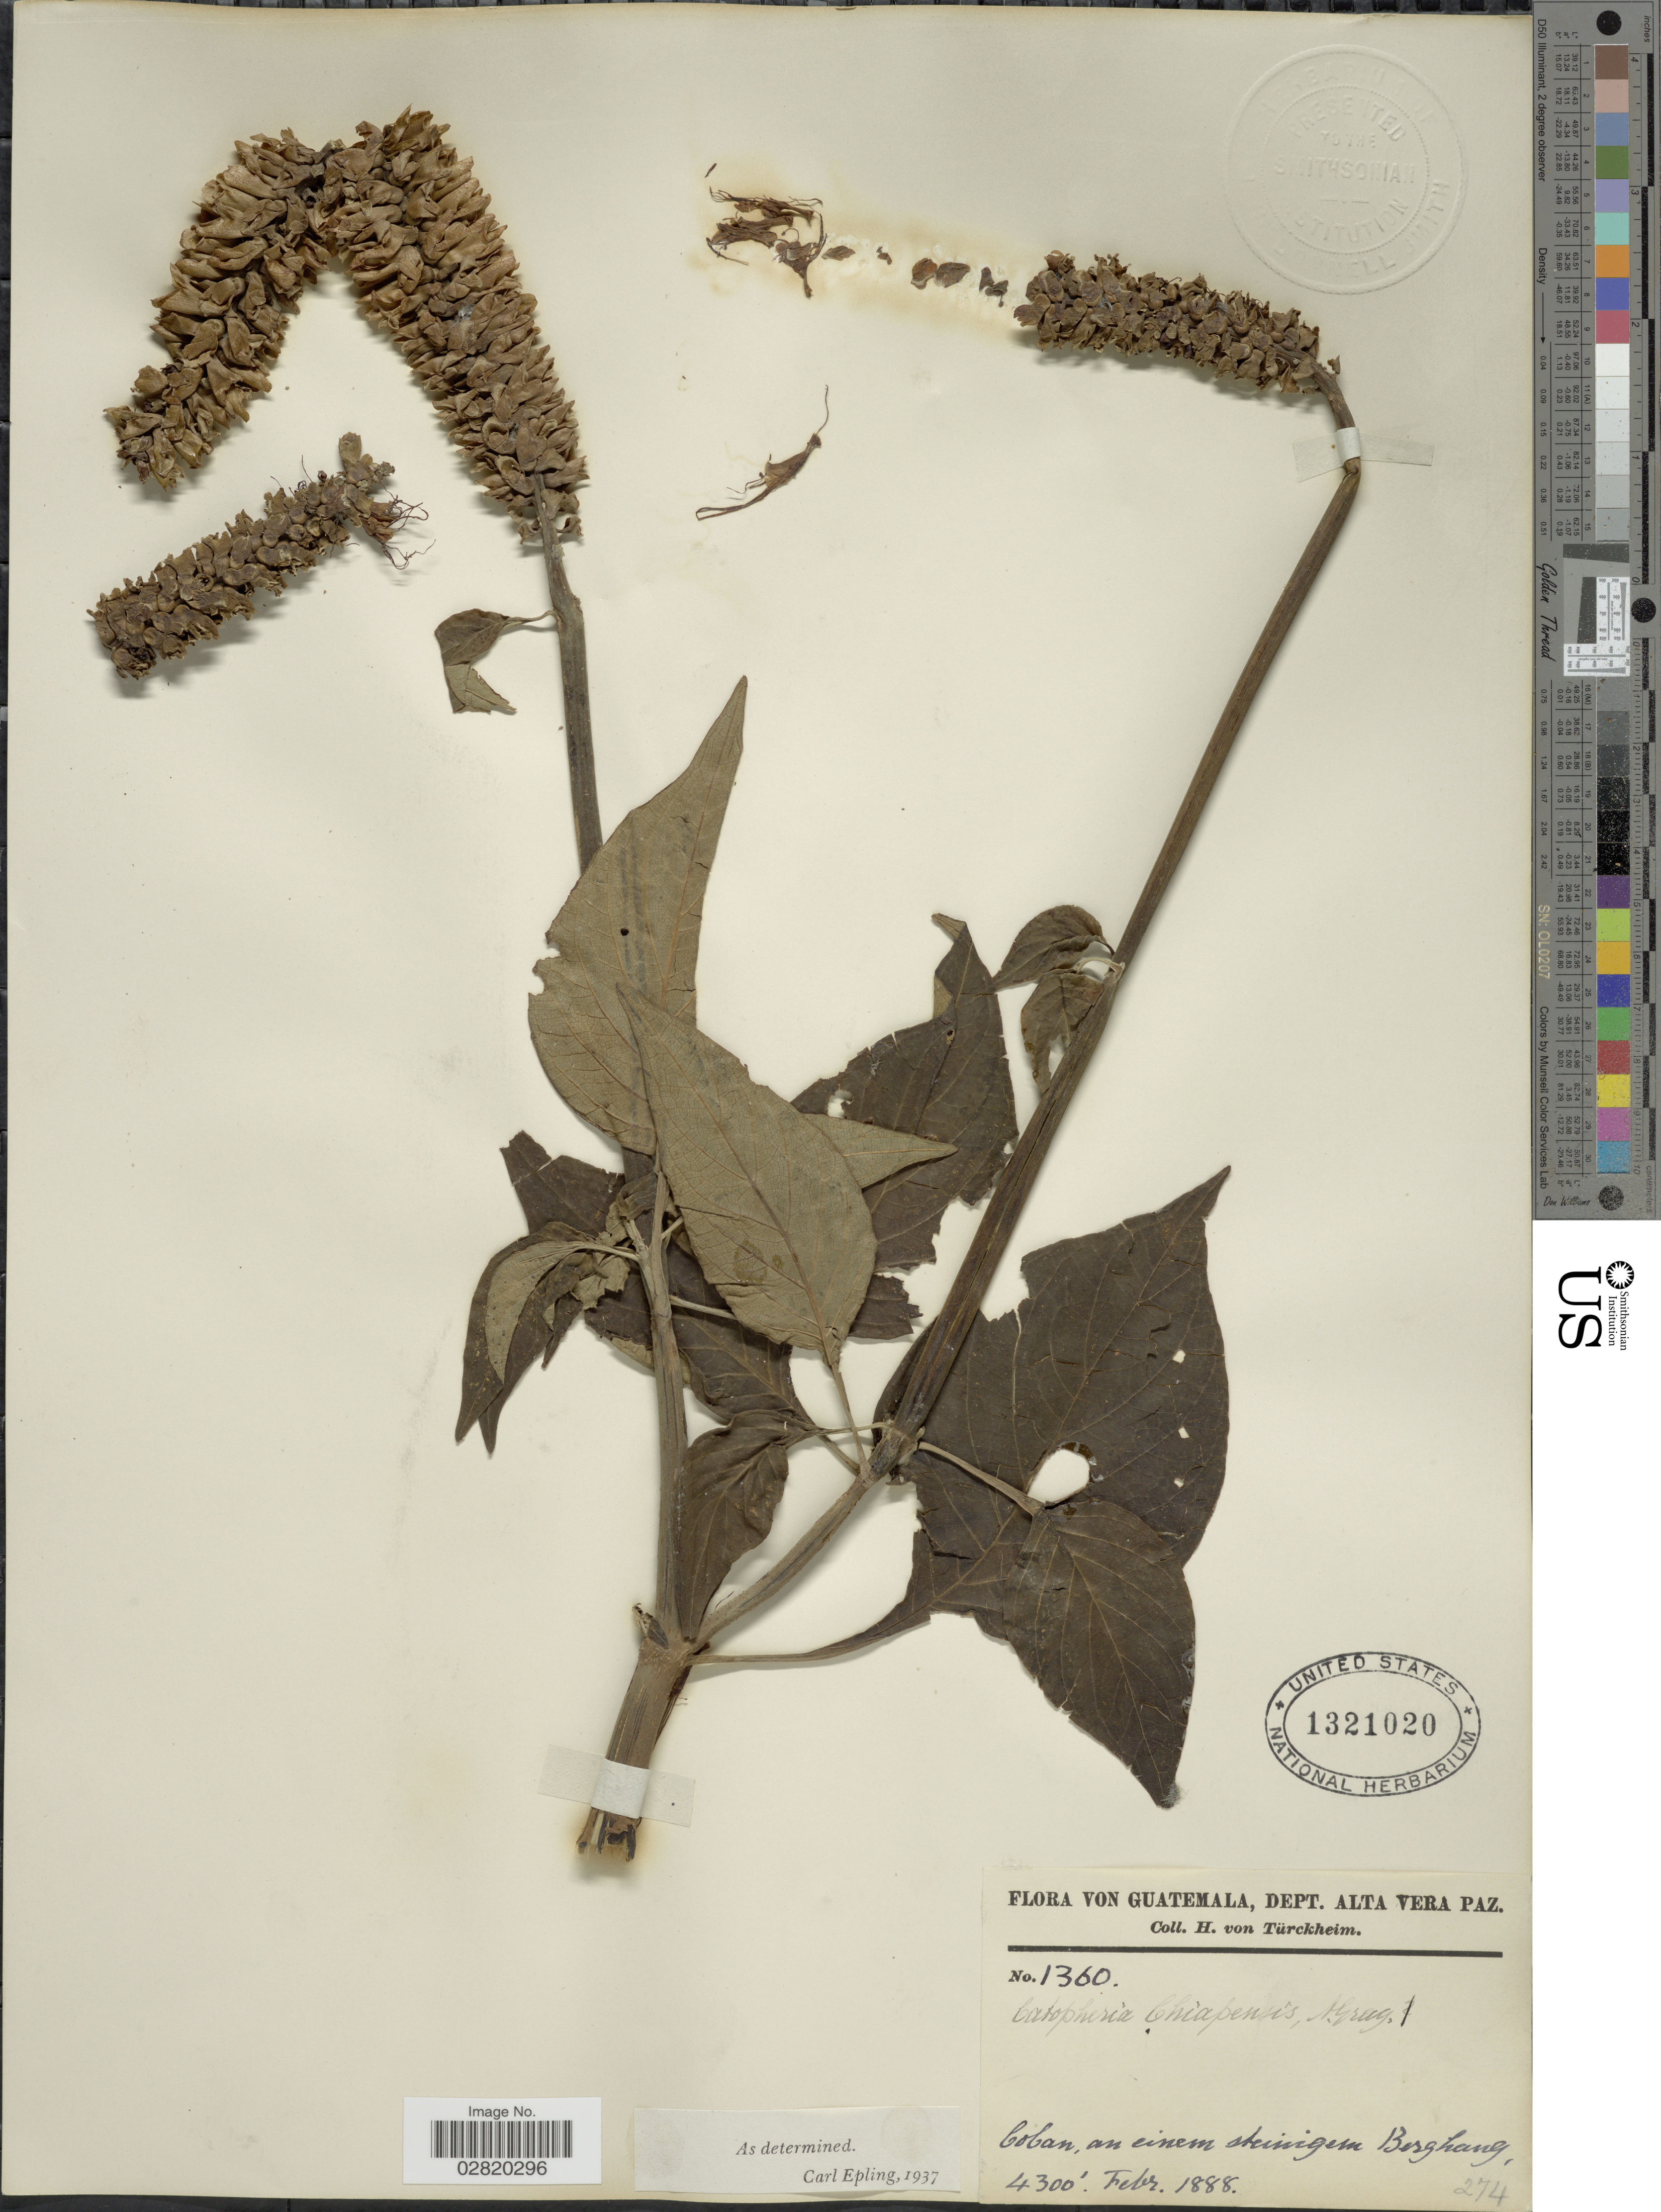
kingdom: Plantae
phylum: Tracheophyta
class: Magnoliopsida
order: Lamiales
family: Lamiaceae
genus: Catoferia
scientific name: Catoferia chiapensis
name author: A. Gray ex Benth.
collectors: H. von Türckheim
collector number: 1360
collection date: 1888-02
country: Guatemala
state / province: Alta Verapaz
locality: Cobán, an einem steinigem berghang [on a stony mountain slope]. Dept. Alta Vera Paz.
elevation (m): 1311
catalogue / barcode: US 1321020